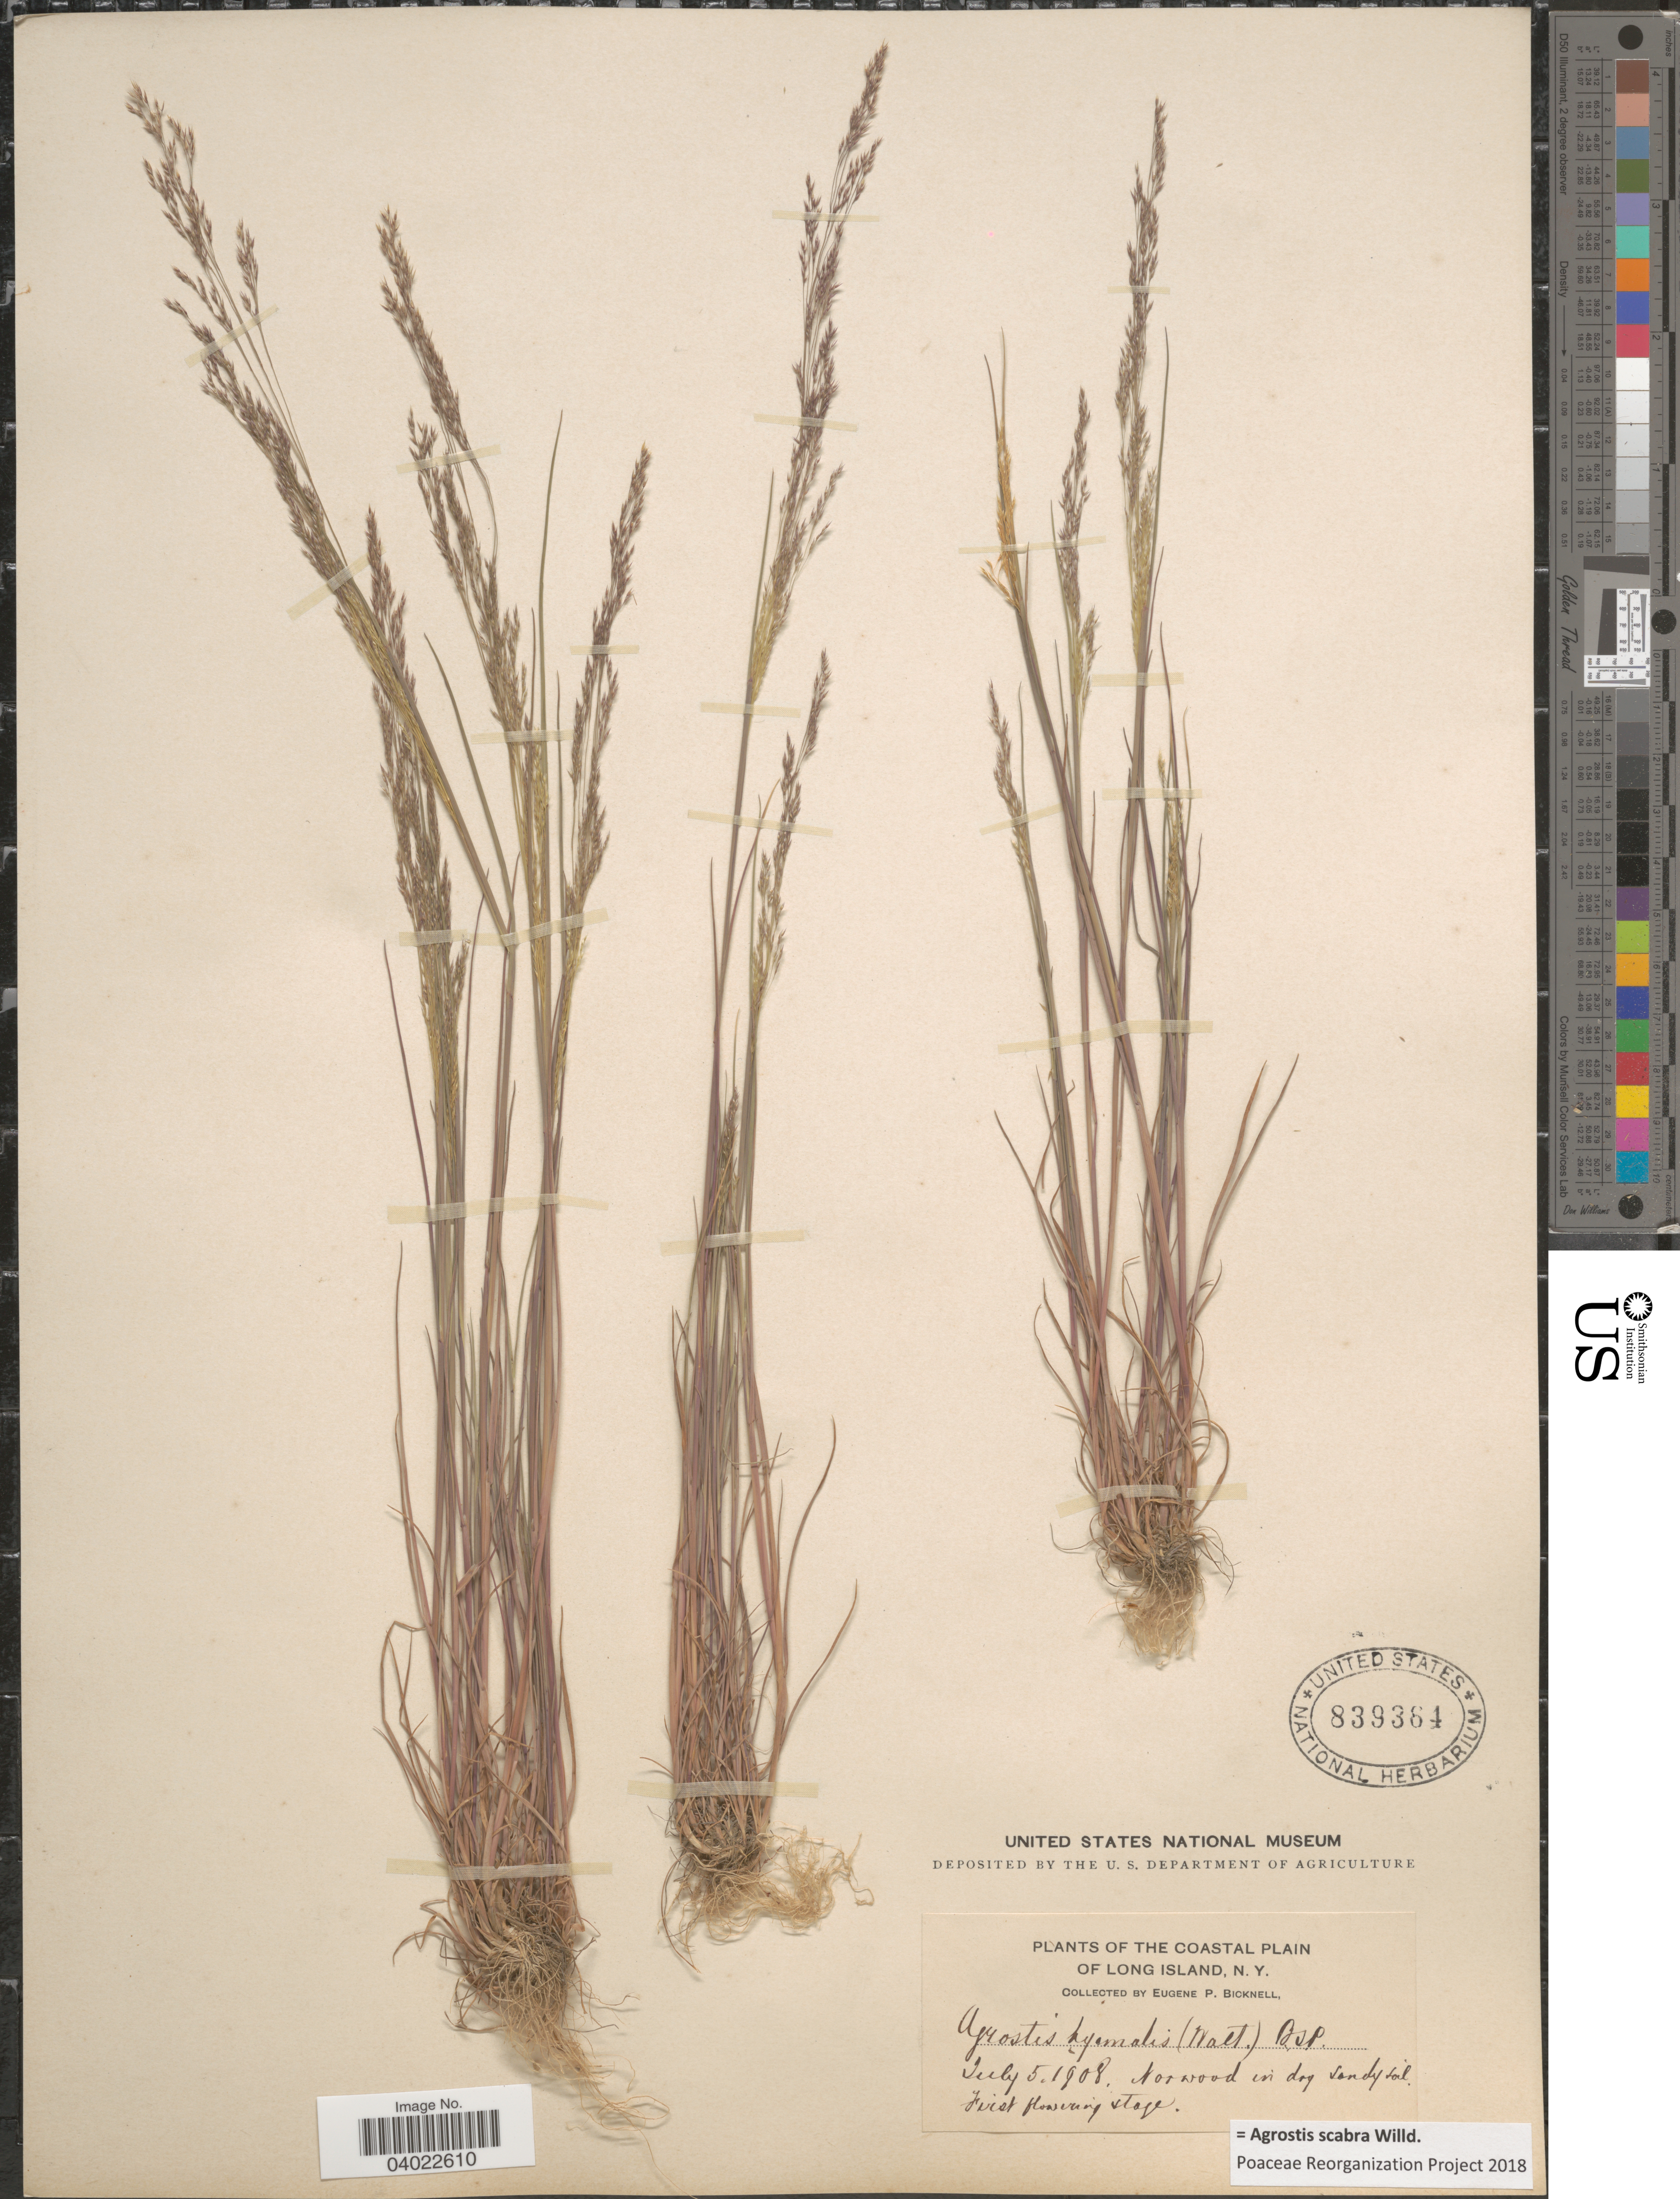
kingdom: Plantae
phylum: Tracheophyta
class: Liliopsida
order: Poales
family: Poaceae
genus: Agrostis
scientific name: Agrostis scabra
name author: Willd.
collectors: E. P. Bicknell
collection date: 1908-07-05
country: United States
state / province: New York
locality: The Coastal Plain of Long Island. Norwood.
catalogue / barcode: US 839364